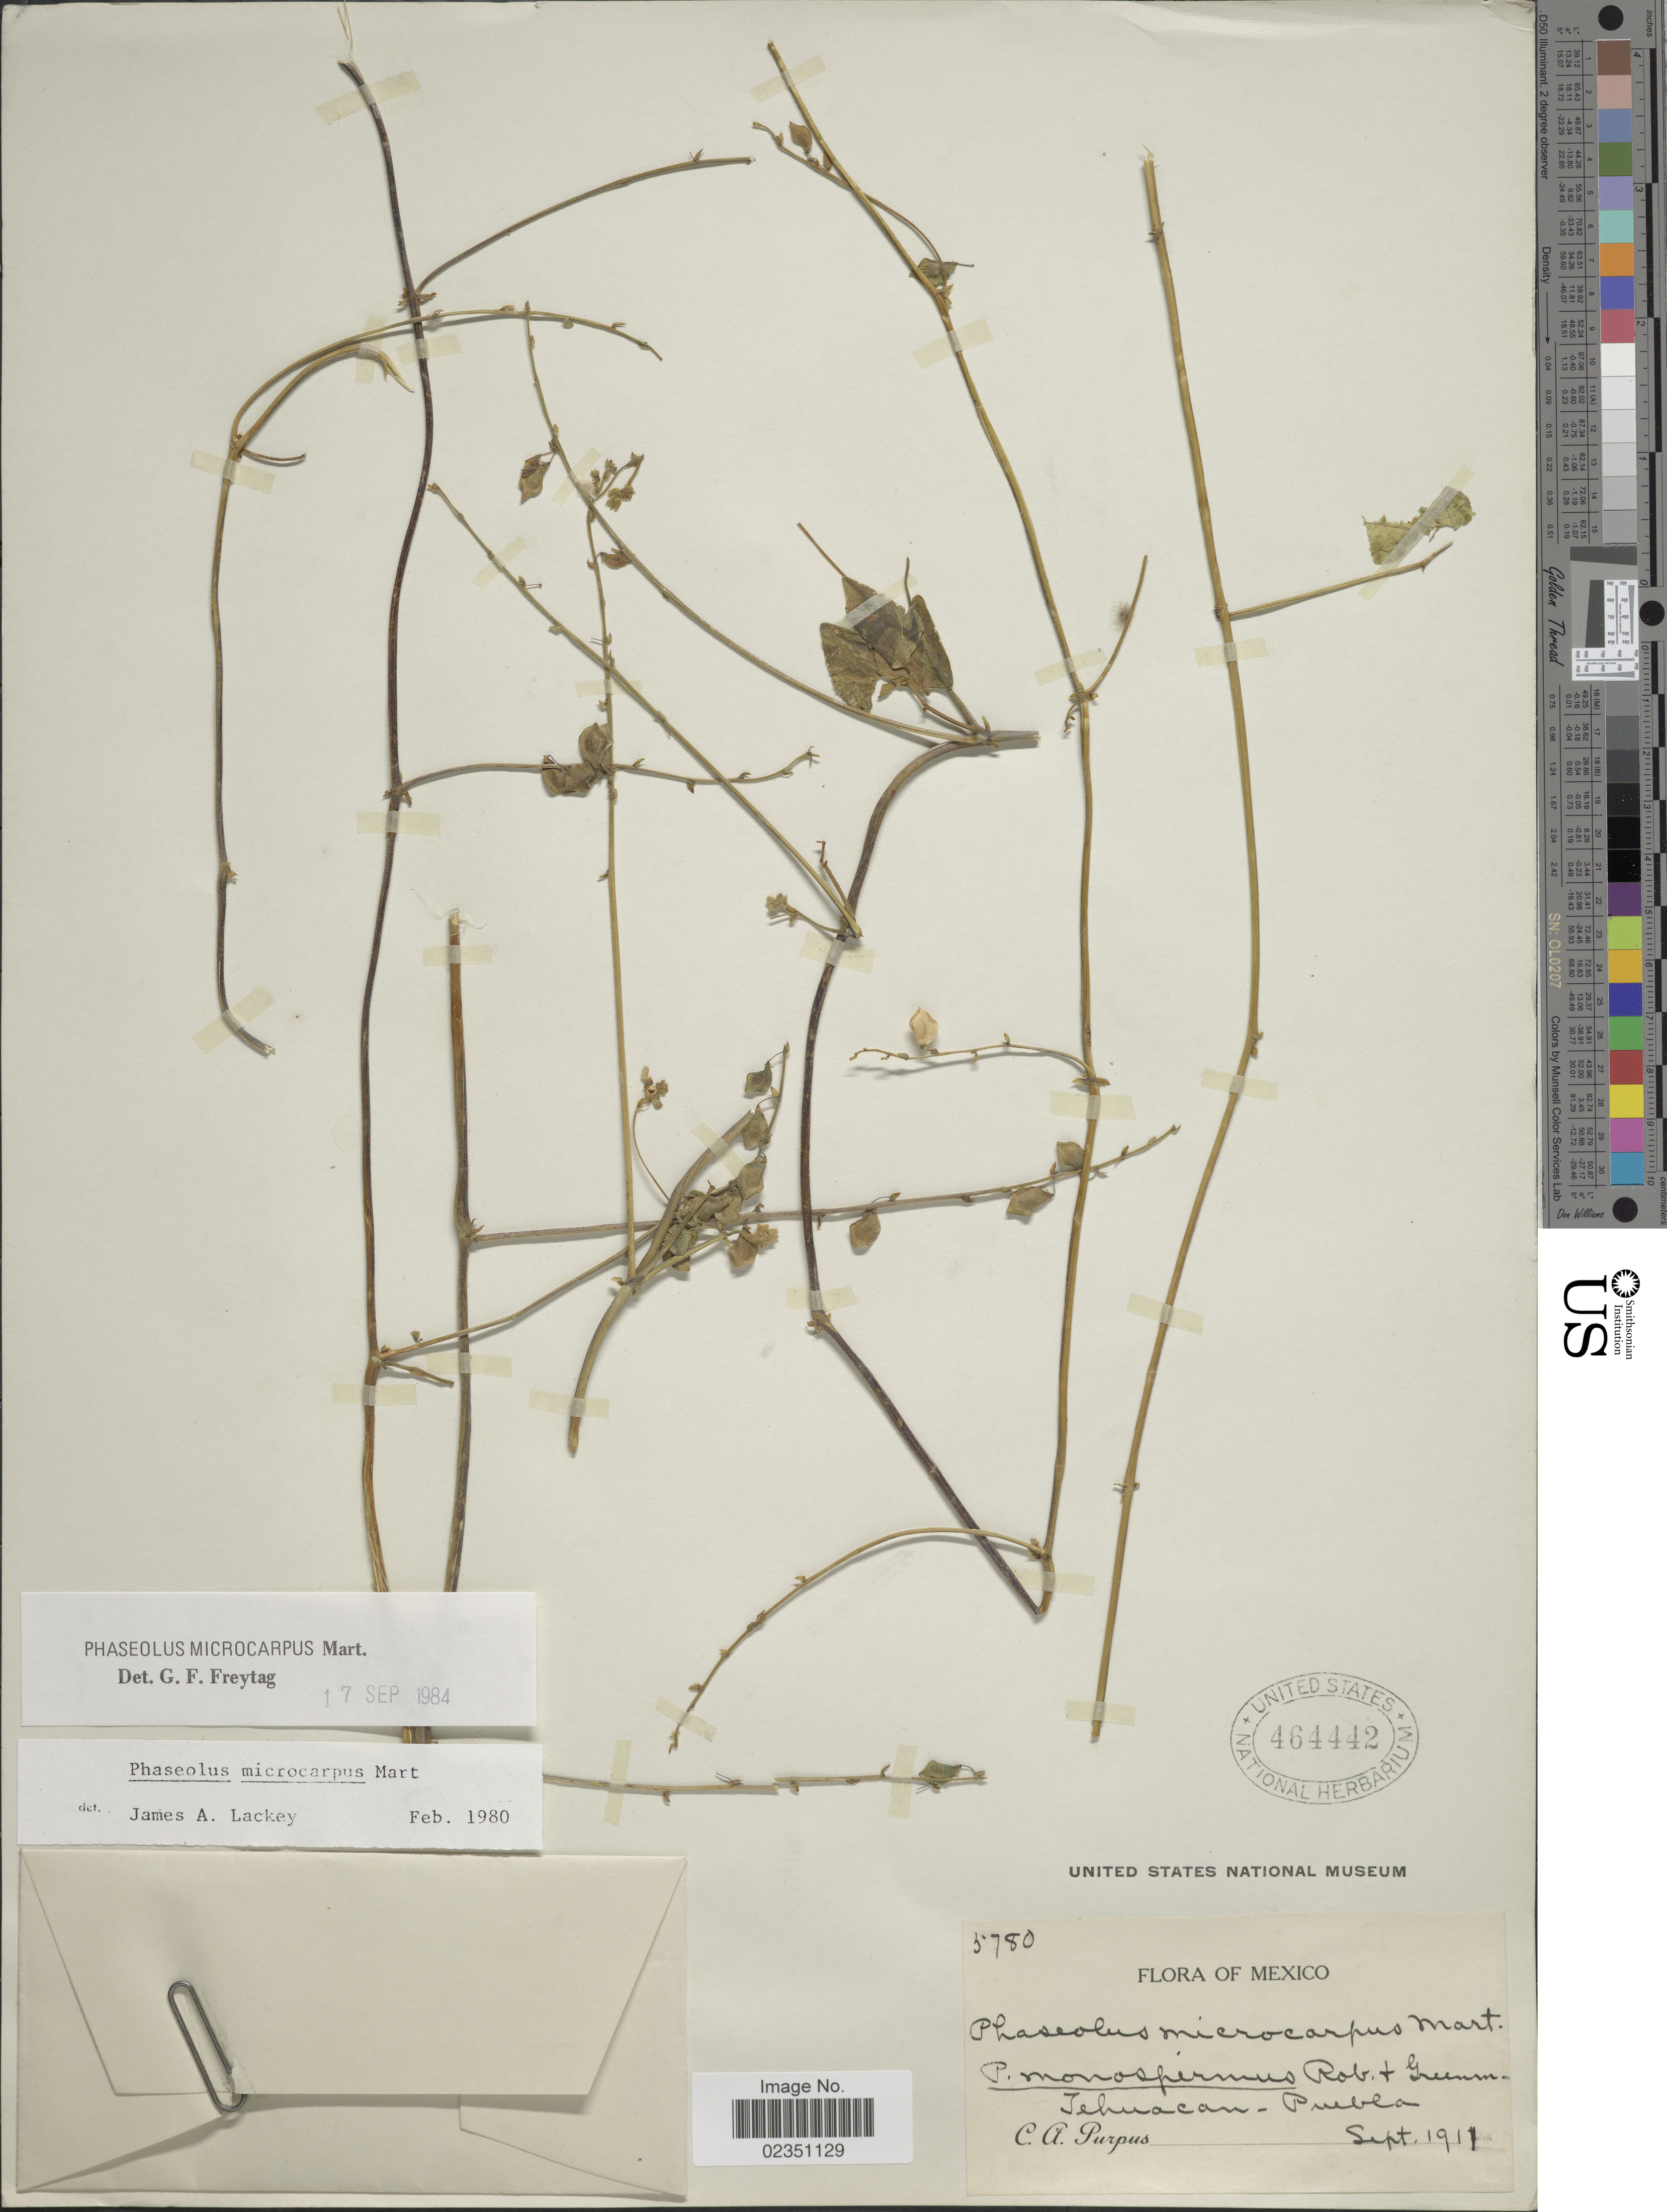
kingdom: Plantae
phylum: Tracheophyta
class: Magnoliopsida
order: Fabales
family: Fabaceae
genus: Phaseolus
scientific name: Phaseolus microcarpus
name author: Mart.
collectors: C. A. Purpus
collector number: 5780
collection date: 1917-09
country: Mexico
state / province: Puebla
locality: Tehuacan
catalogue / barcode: US 464442